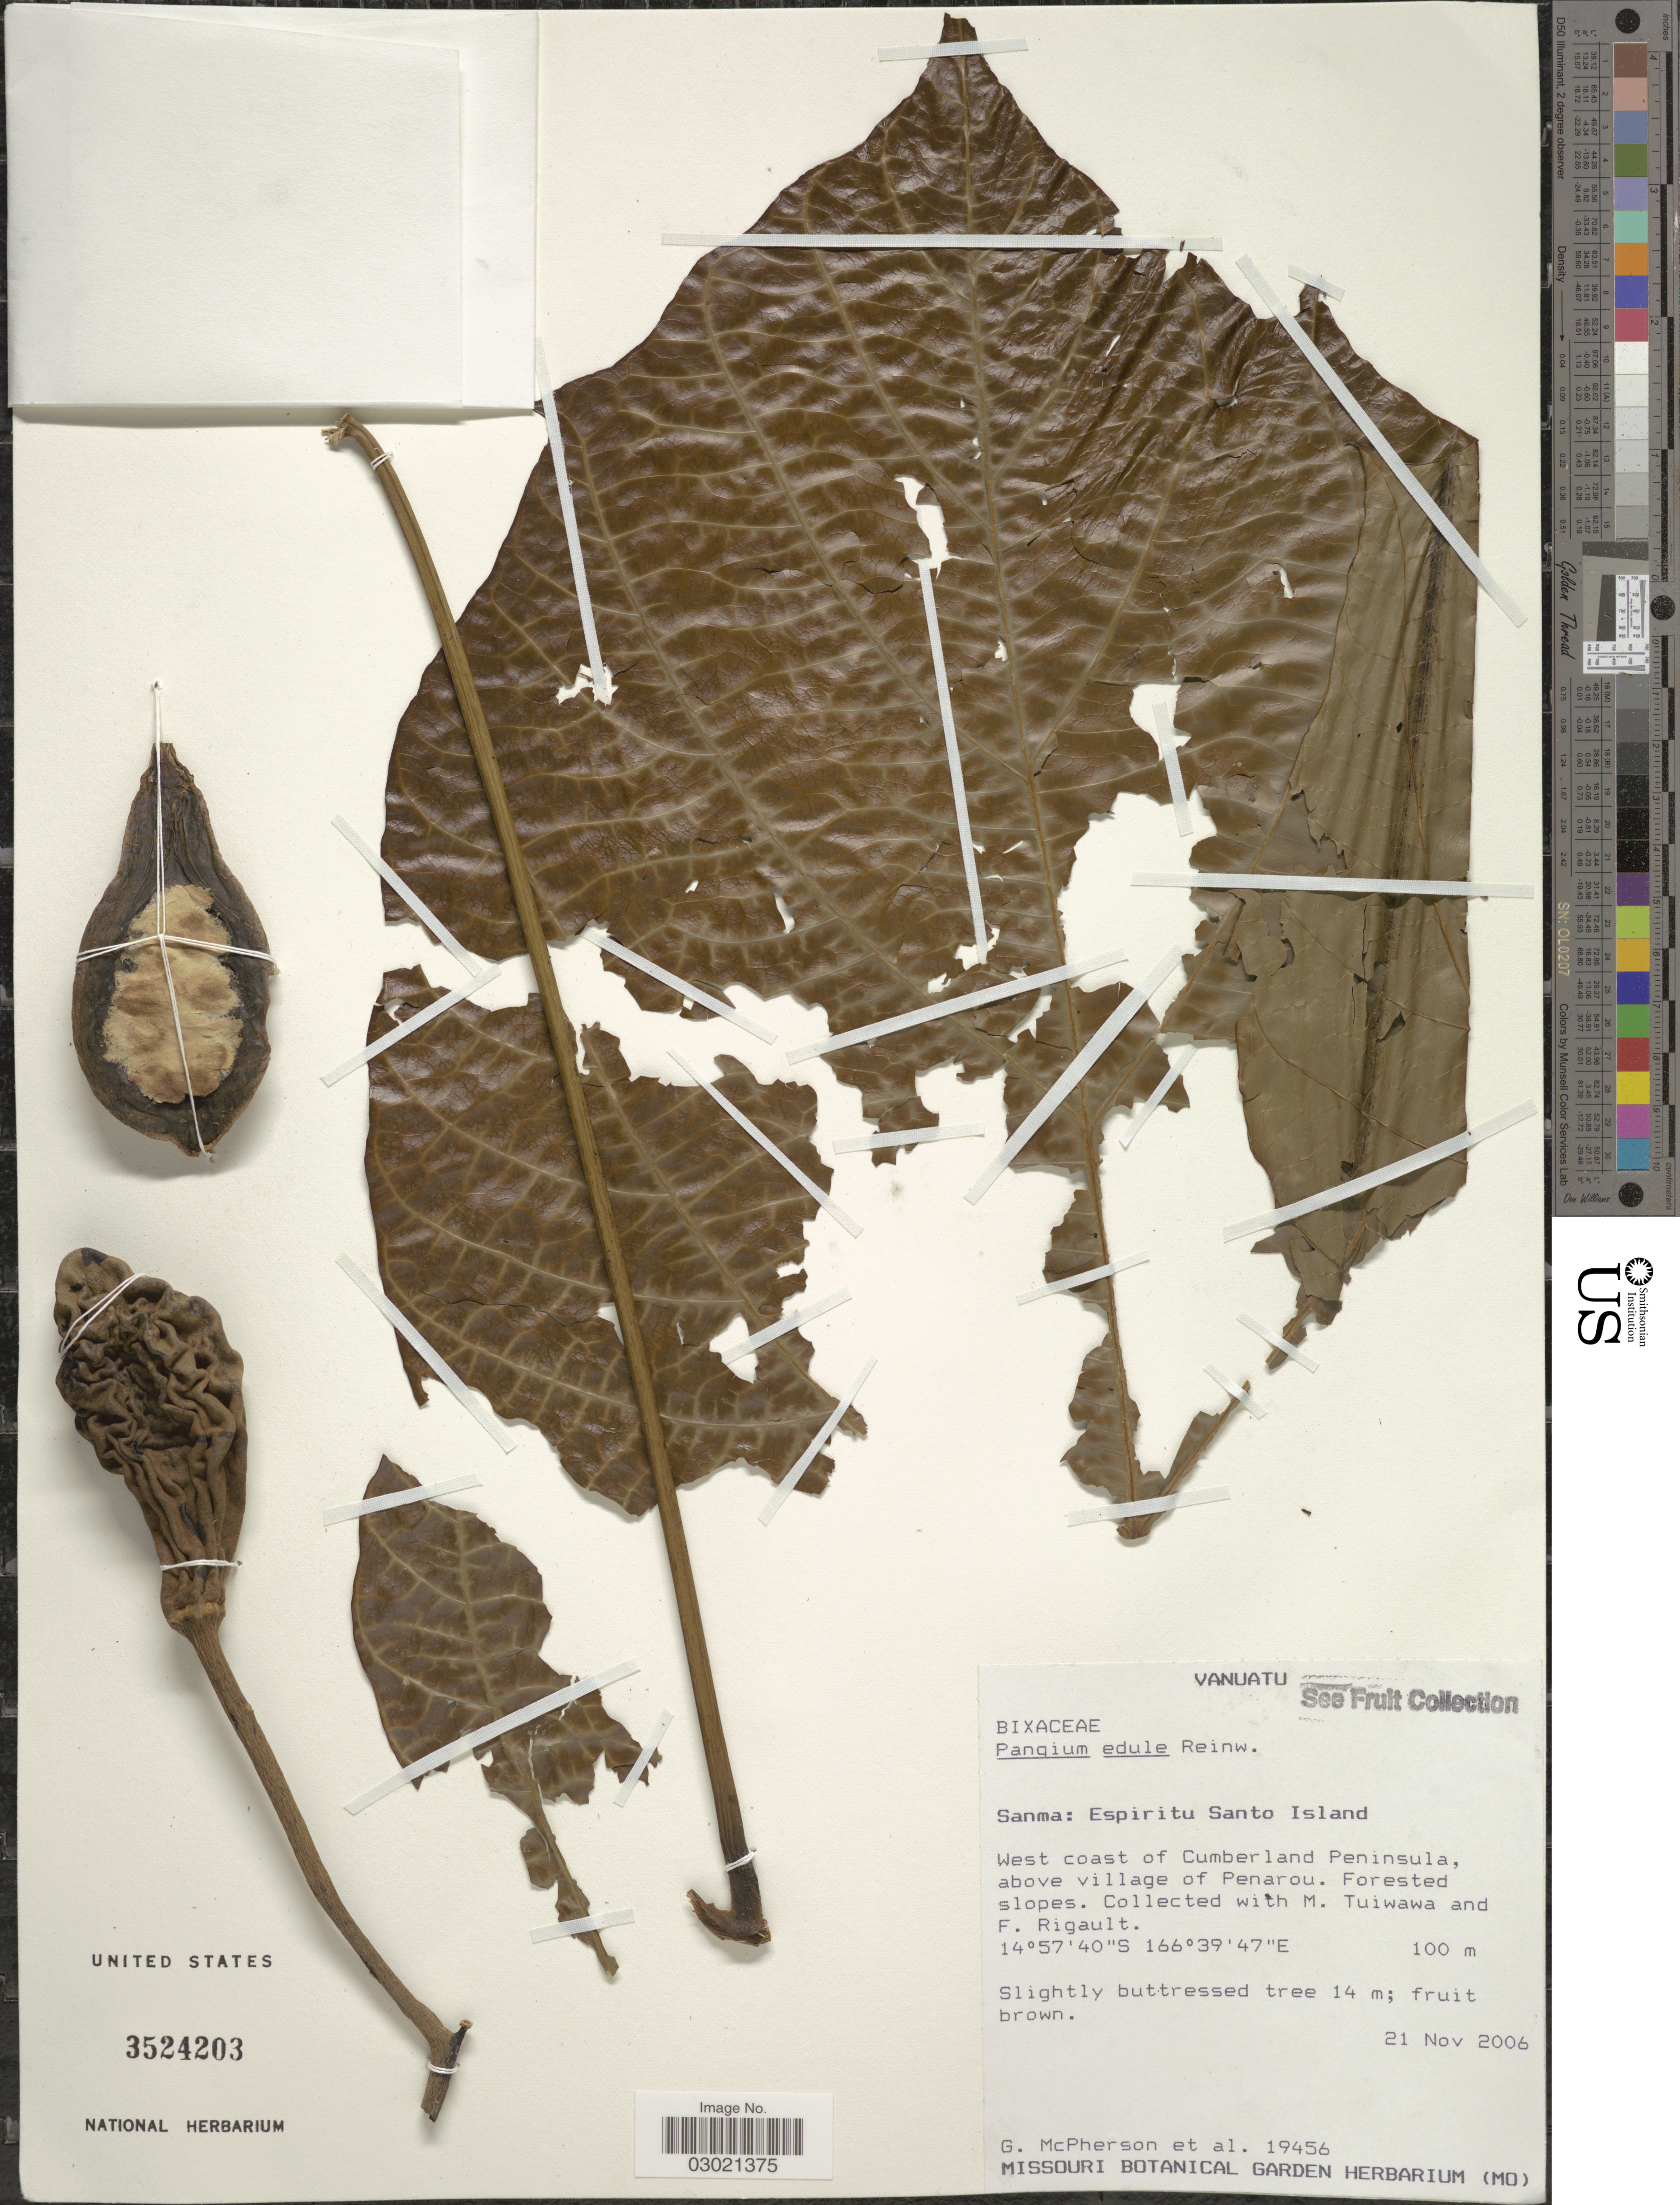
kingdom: Plantae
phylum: Tracheophyta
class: Magnoliopsida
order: Malpighiales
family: Achariaceae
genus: Pangium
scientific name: Pangium edule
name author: Reinw.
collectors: G. McPherson, M. Tuiwawa & F. Rigault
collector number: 19456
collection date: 2006-11-21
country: Vanuatu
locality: Sanma: Espiritu Santo Island. West coast of Cumberland Peninsula, above village of Penarou.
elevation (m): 100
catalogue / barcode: US 3524203